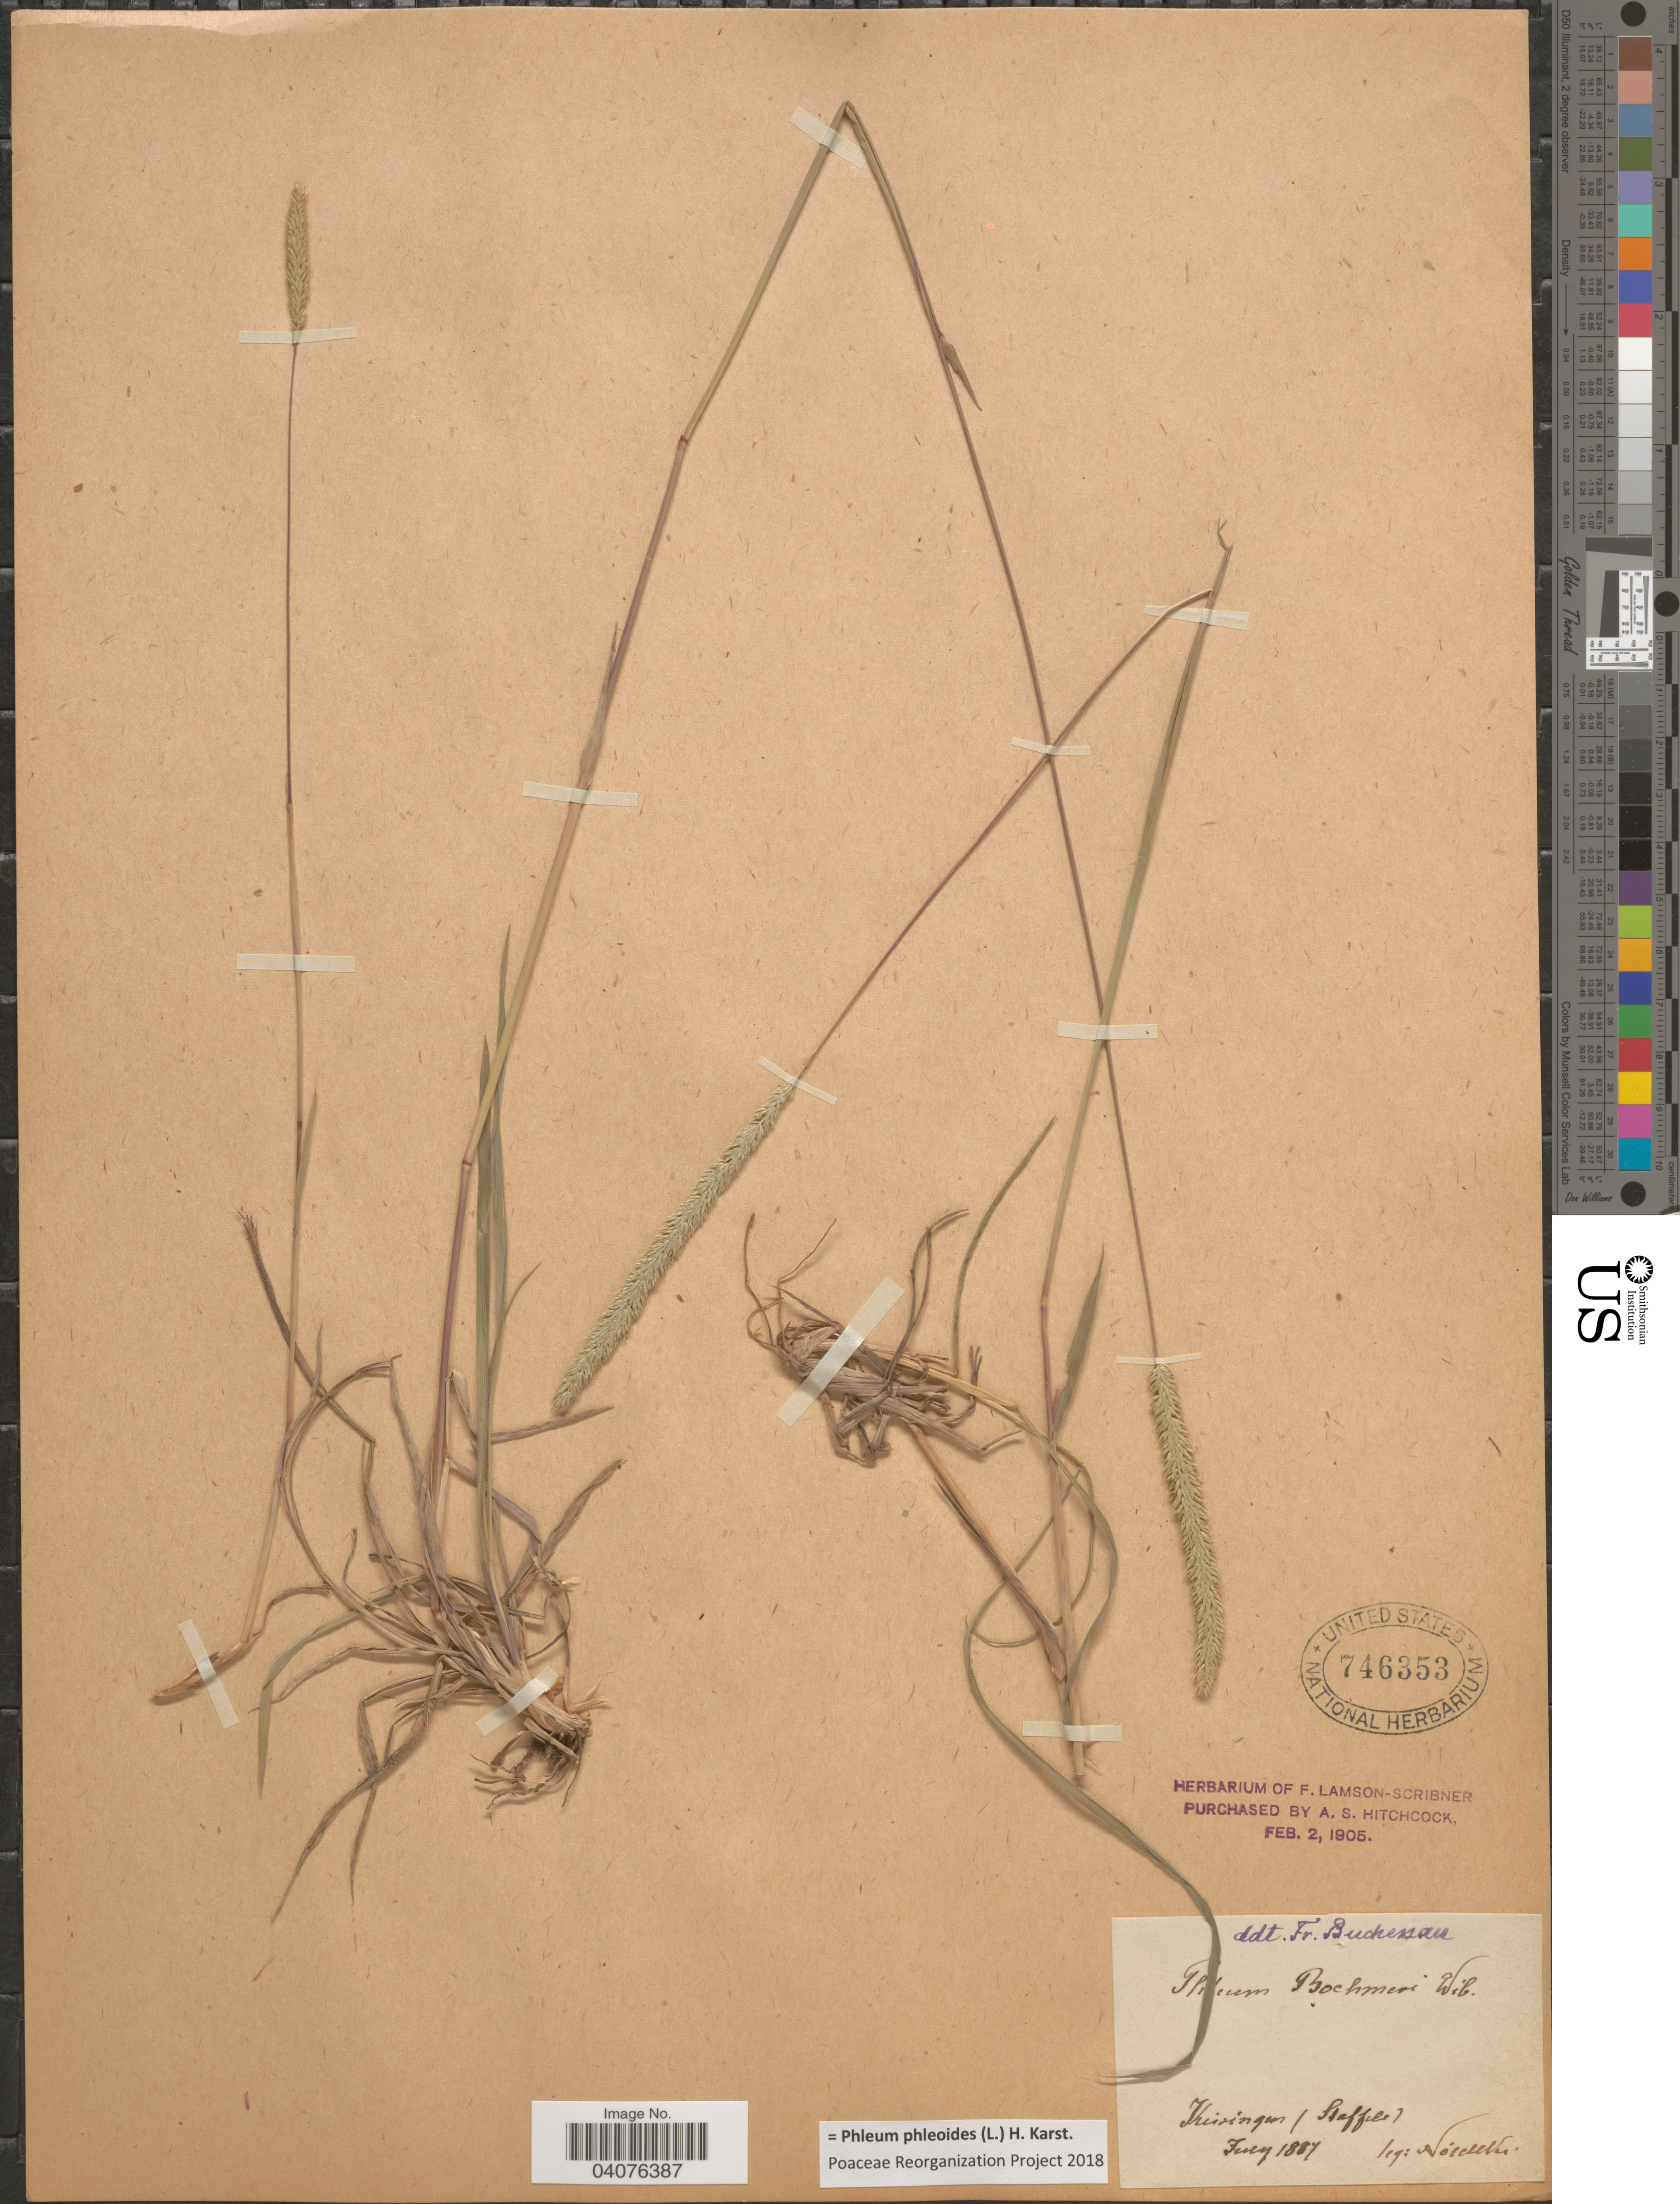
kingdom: Plantae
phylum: Tracheophyta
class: Liliopsida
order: Poales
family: Poaceae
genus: Phleum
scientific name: Phleum phleoides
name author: (L.) H. Karst.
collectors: -. Noldeke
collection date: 1887-06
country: Germany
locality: Thüringen (Staffel).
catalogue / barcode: US 746353